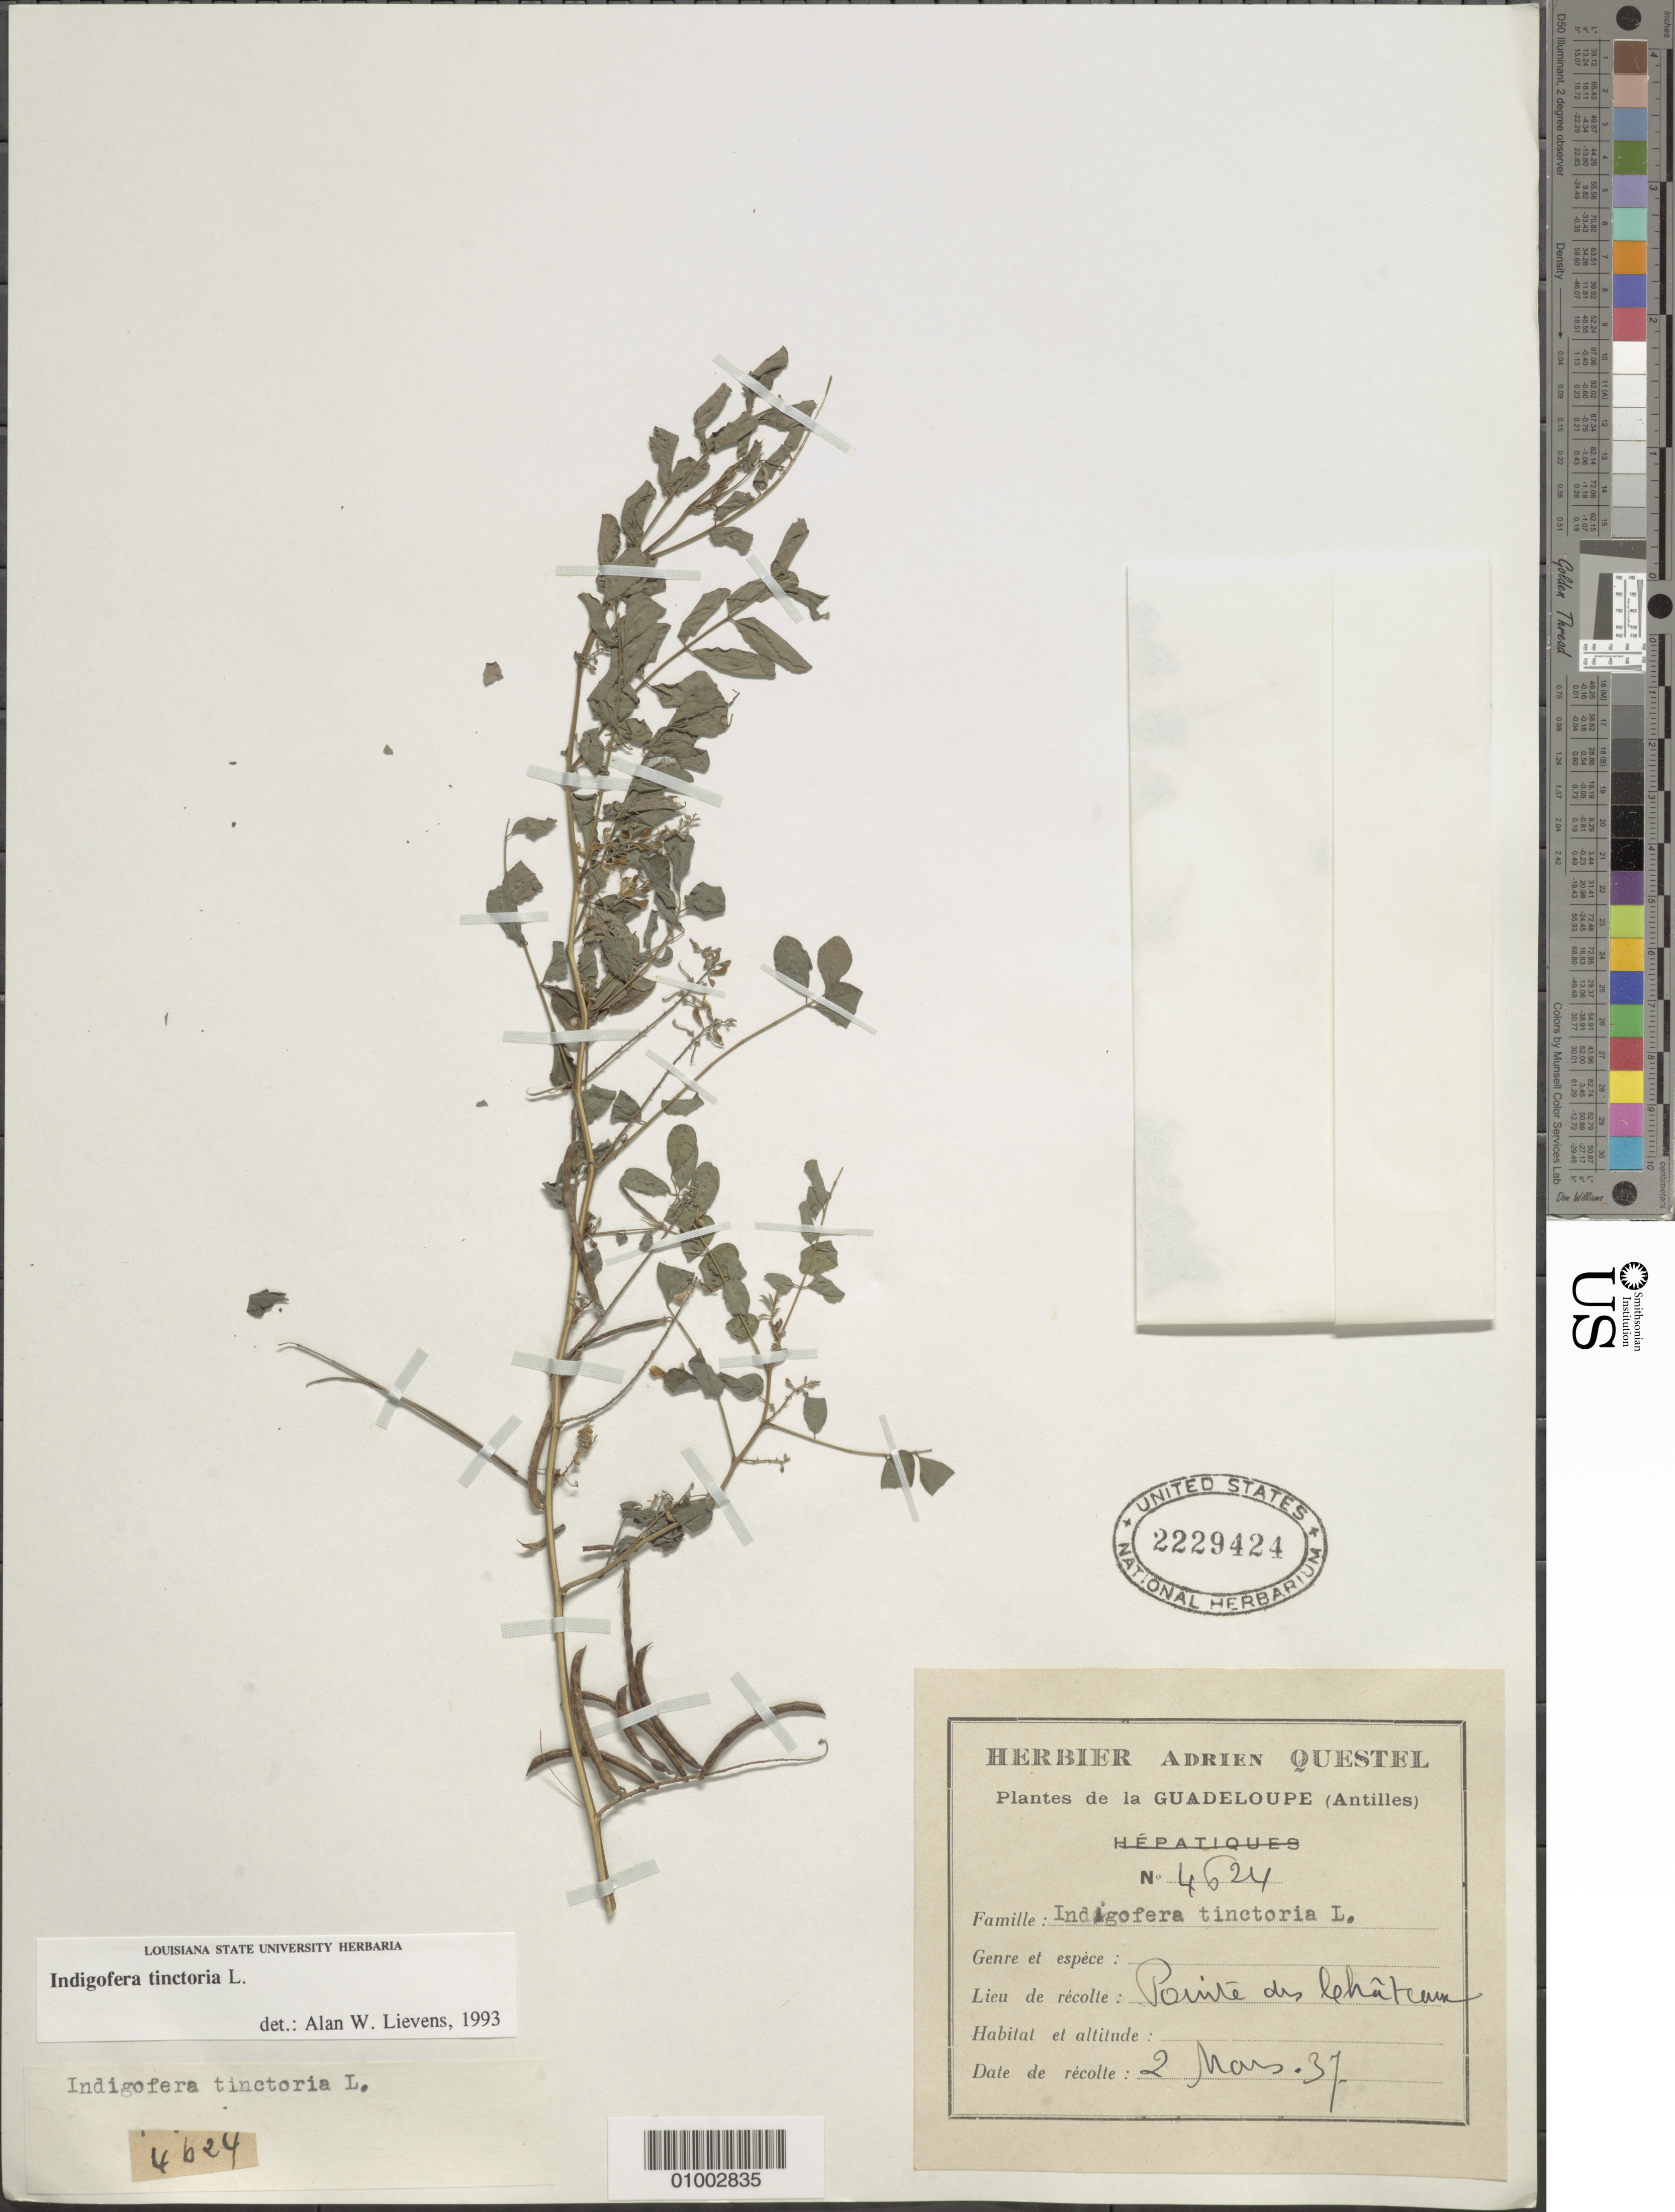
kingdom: Plantae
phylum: Tracheophyta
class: Magnoliopsida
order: Fabales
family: Fabaceae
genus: Indigofera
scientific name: Indigofera tinctoria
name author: L.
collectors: A. Questel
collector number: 4624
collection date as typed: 02 Mar 1937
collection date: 1937-03-02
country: Guadeloupe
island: Grande Terre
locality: Pointe du Chateau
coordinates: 0 N, 0 E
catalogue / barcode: US 2229424